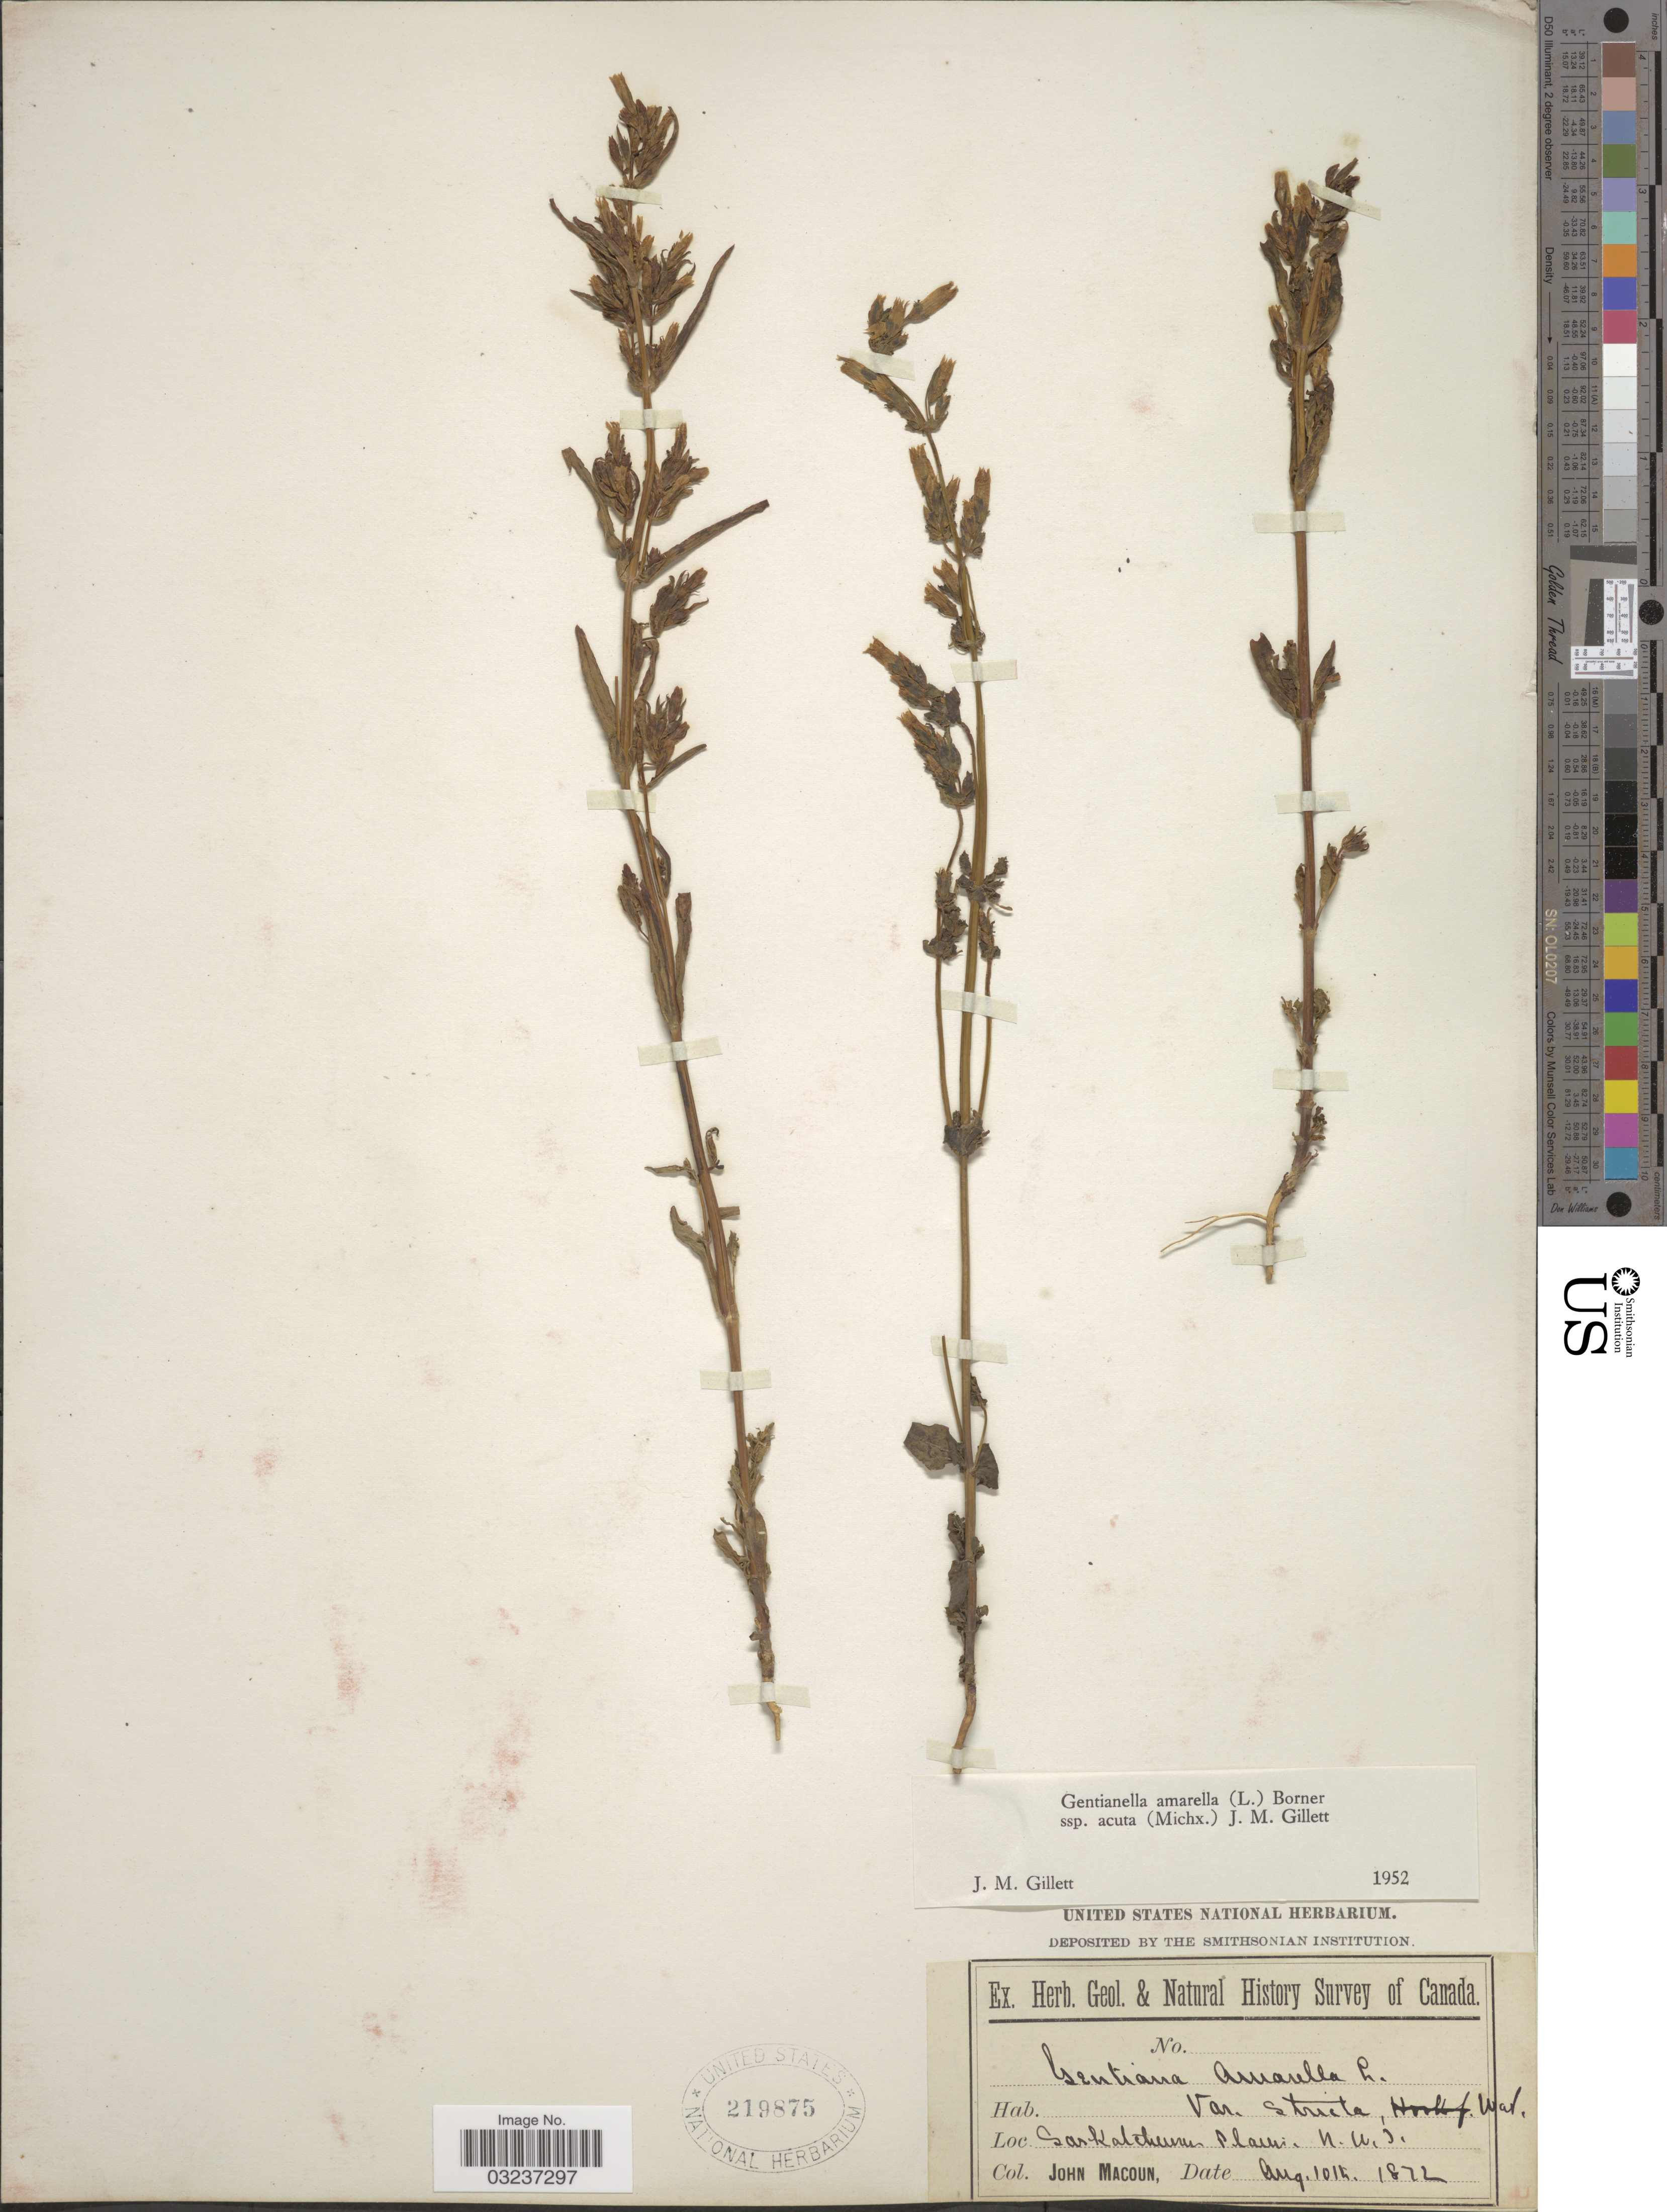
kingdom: Plantae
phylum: Tracheophyta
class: Magnoliopsida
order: Gentianales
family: Gentianaceae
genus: Gentianella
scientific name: Gentianella amarella subsp. acuta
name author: (Michx.) J.M. Gillett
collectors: J. Macoun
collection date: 1872-08-10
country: Canada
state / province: Northwest Territories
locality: Saskatechewan Plains-N.W.T.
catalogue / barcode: US 219875